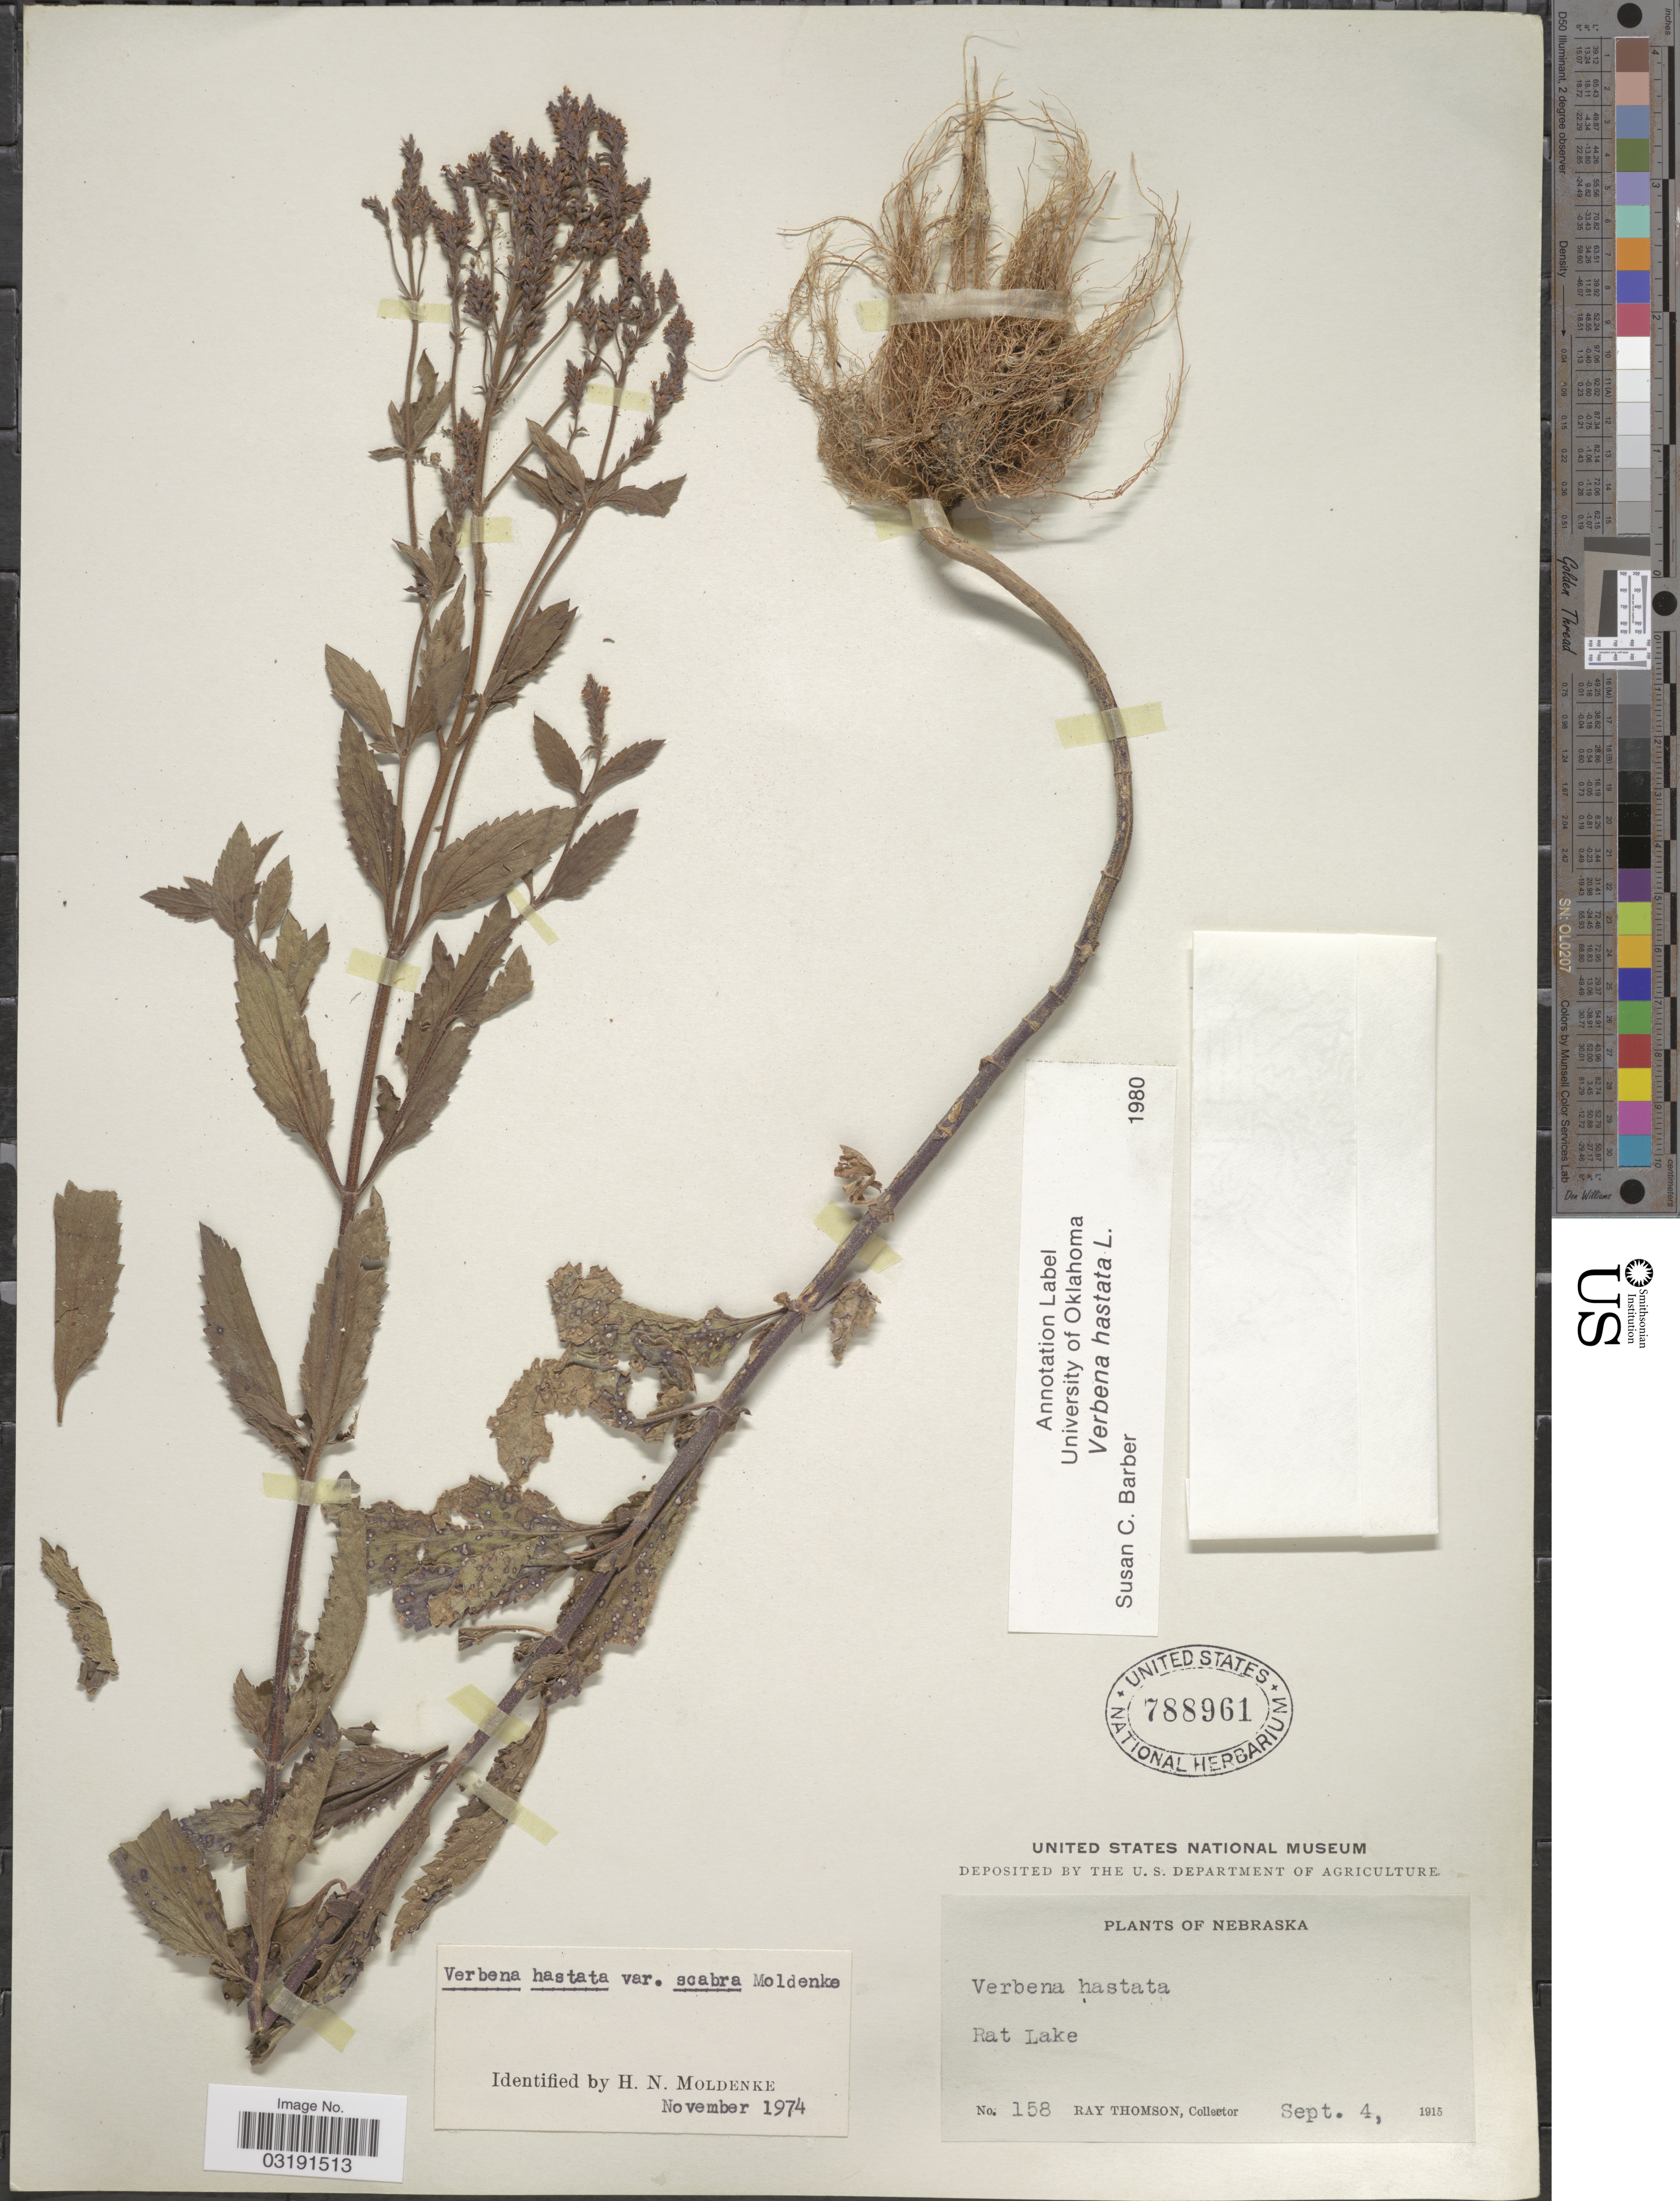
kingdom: Plantae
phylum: Tracheophyta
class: Magnoliopsida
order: Lamiales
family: Verbenaceae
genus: Verbena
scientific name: Verbena hastata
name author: L.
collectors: R. Thomson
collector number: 158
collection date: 1915-09-04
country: United States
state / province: Nebraska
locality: Rat Lake.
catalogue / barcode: US 788961